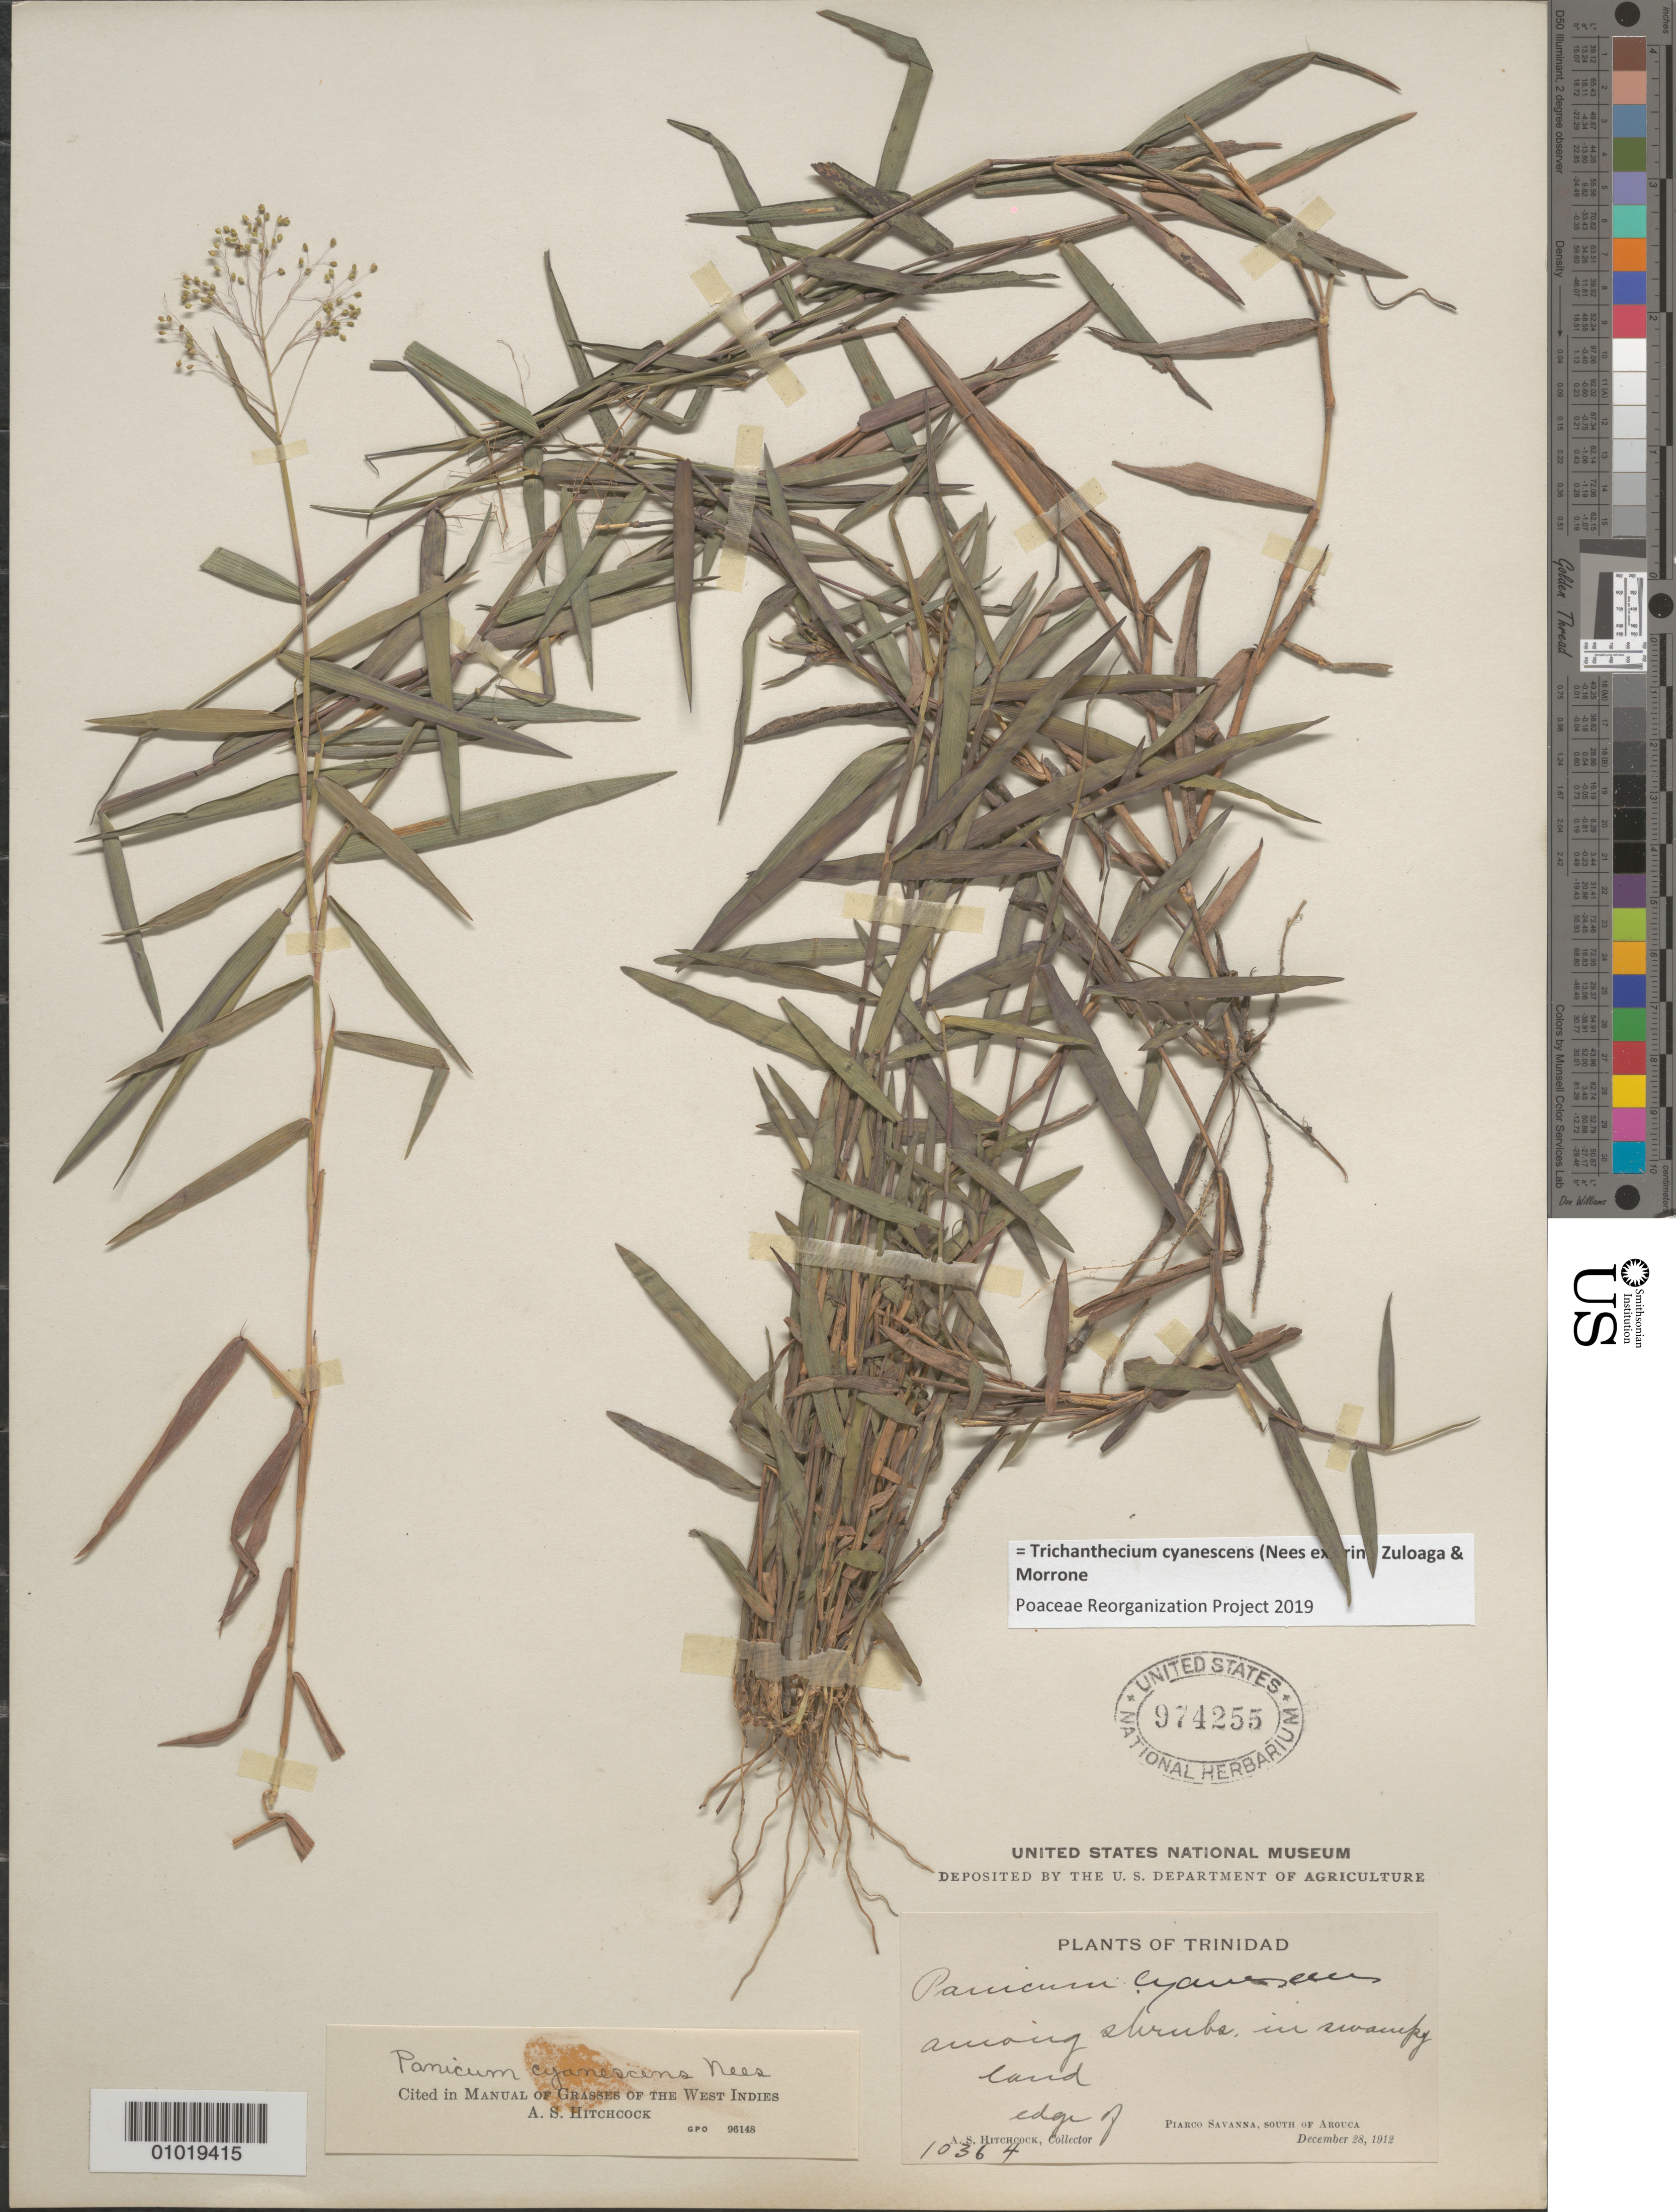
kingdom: Plantae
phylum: Tracheophyta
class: Liliopsida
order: Poales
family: Poaceae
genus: Panicum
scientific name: Panicum cyanescens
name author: Nees ex Trin.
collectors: A. S. Hitchcock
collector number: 10364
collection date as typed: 28 Dec 1912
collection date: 1912-12-28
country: Trinidad and Tobago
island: Trinidad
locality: Piarco savanna S of arouca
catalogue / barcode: US 974255